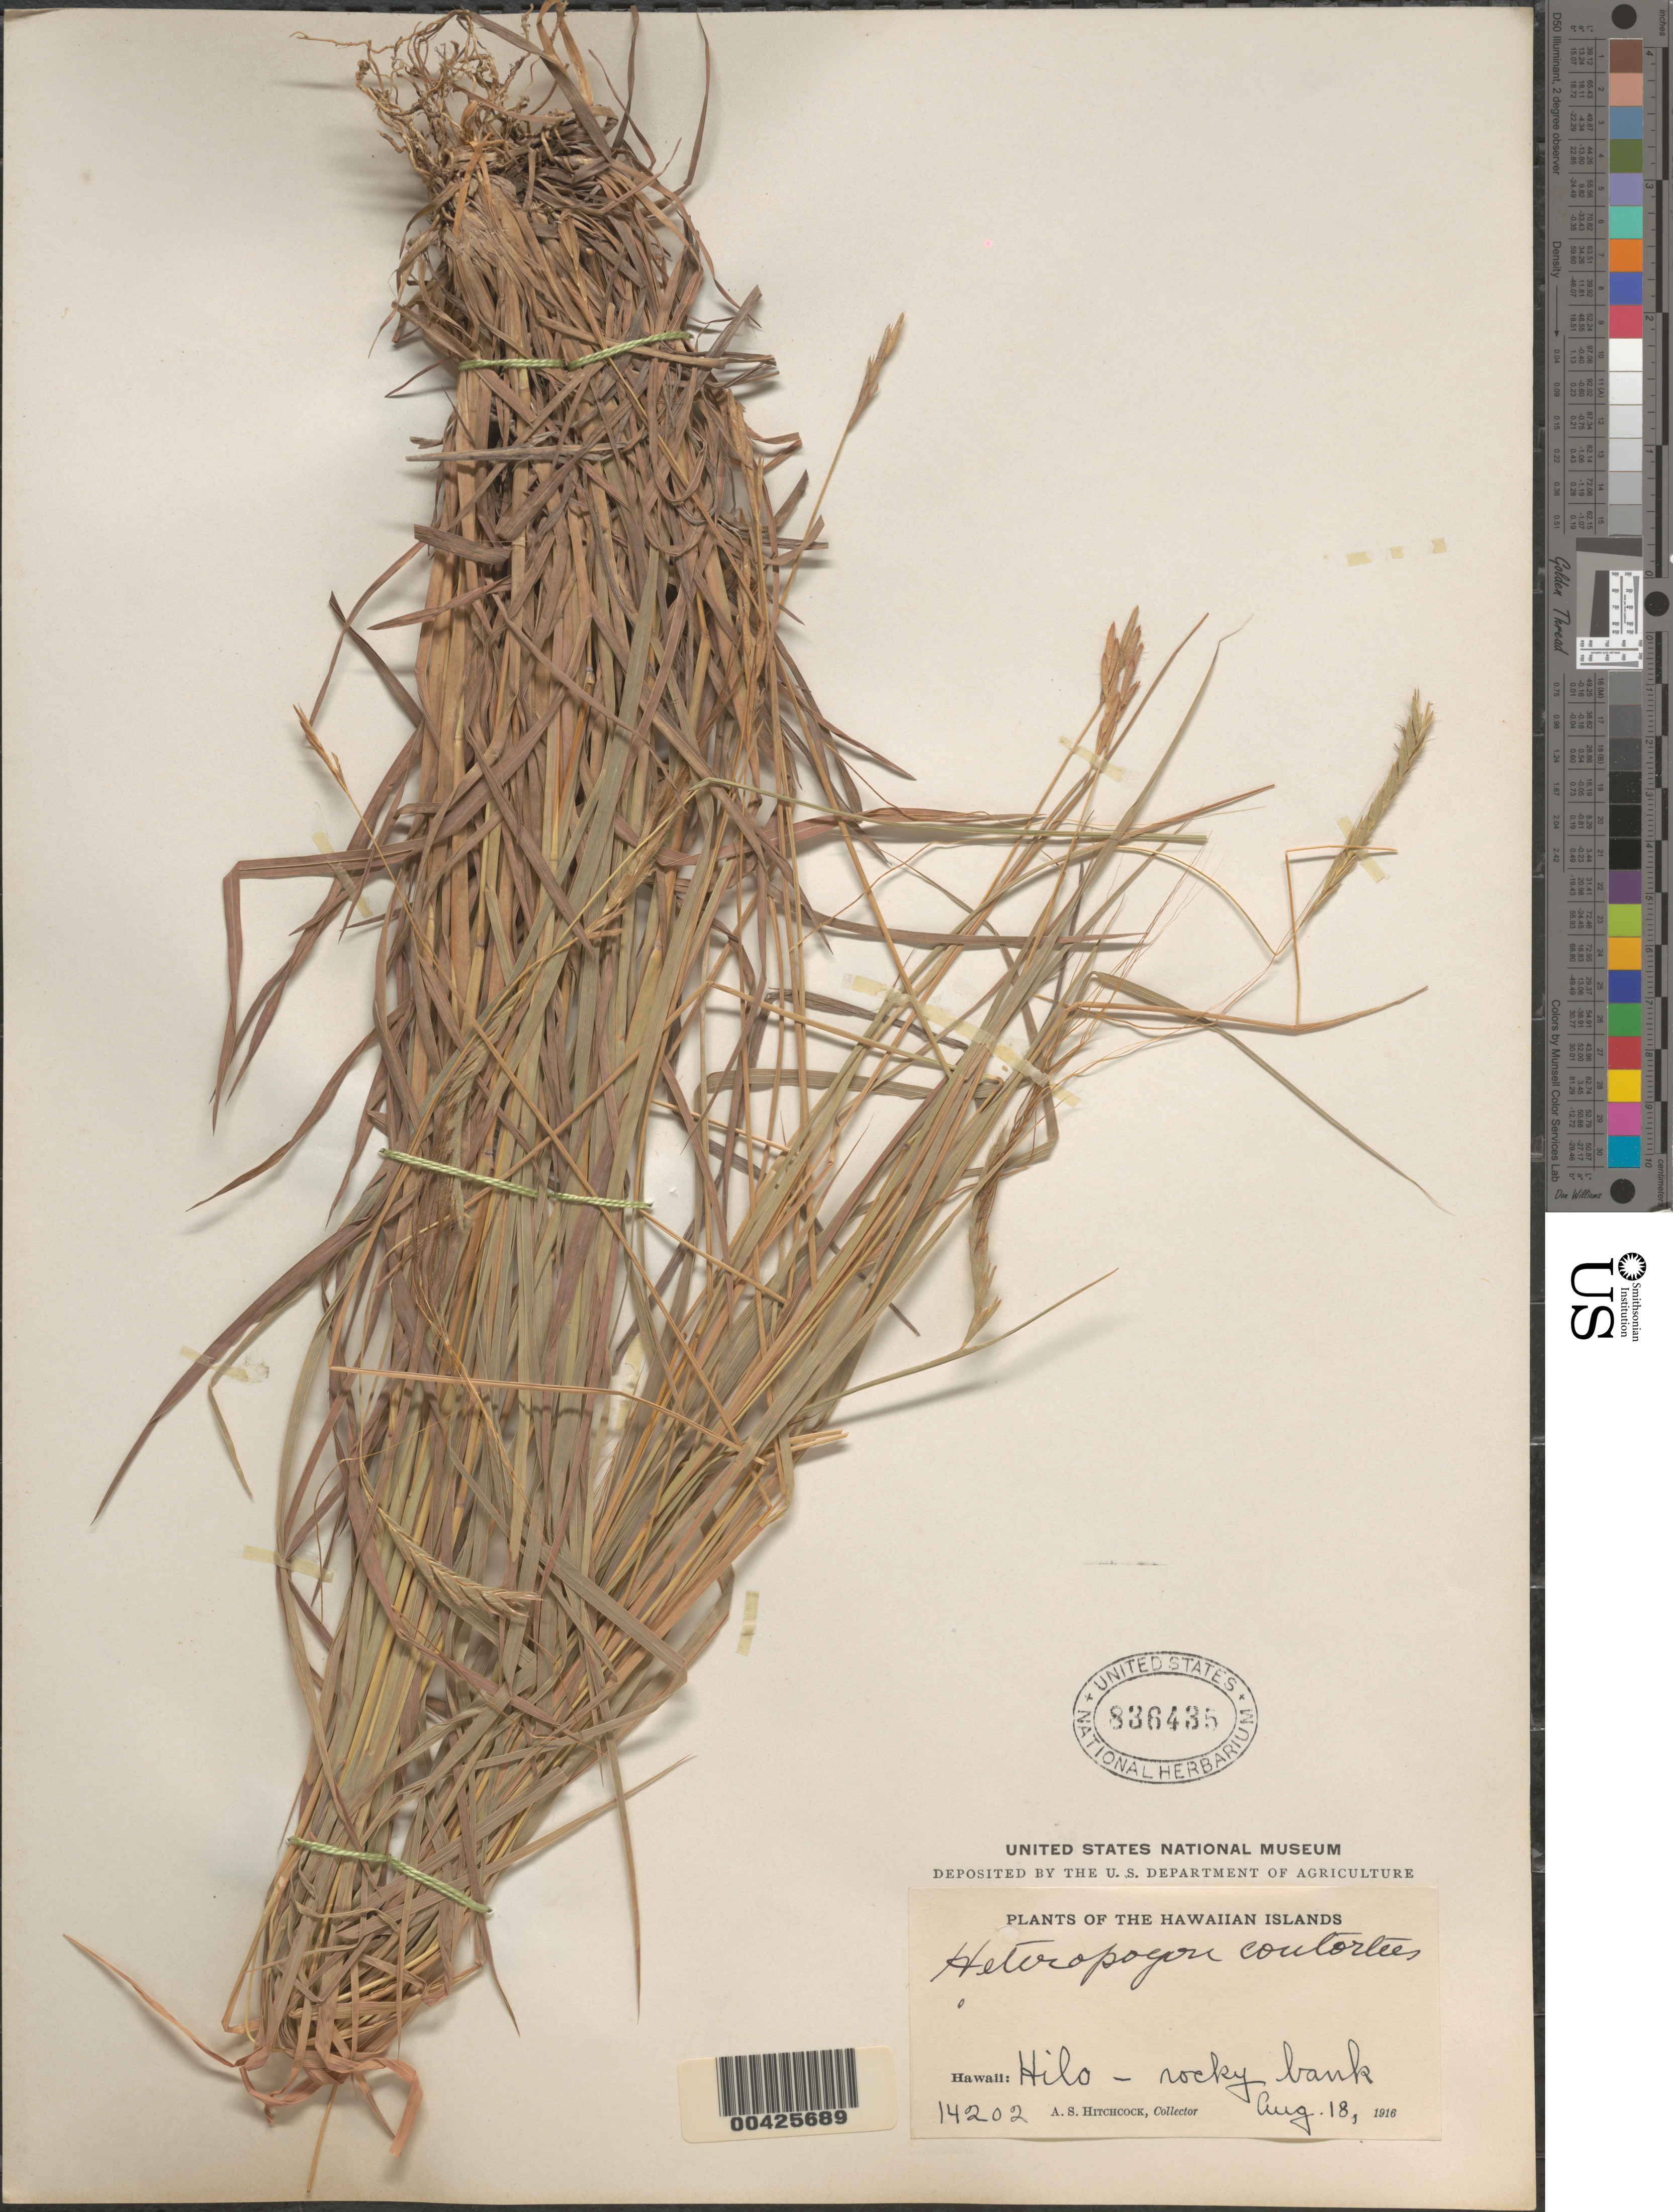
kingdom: Plantae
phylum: Tracheophyta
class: Liliopsida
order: Poales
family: Poaceae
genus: Heteropogon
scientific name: Heteropogon contortus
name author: (L.) P. Beauv. ex Roem. & Schult.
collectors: A. S. Hitchcock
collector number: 14202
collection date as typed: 18 Aug 1916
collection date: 1916-08-18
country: United States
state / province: Hawaii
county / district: Hawaii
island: Hawaii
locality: Hilo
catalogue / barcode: US 836435